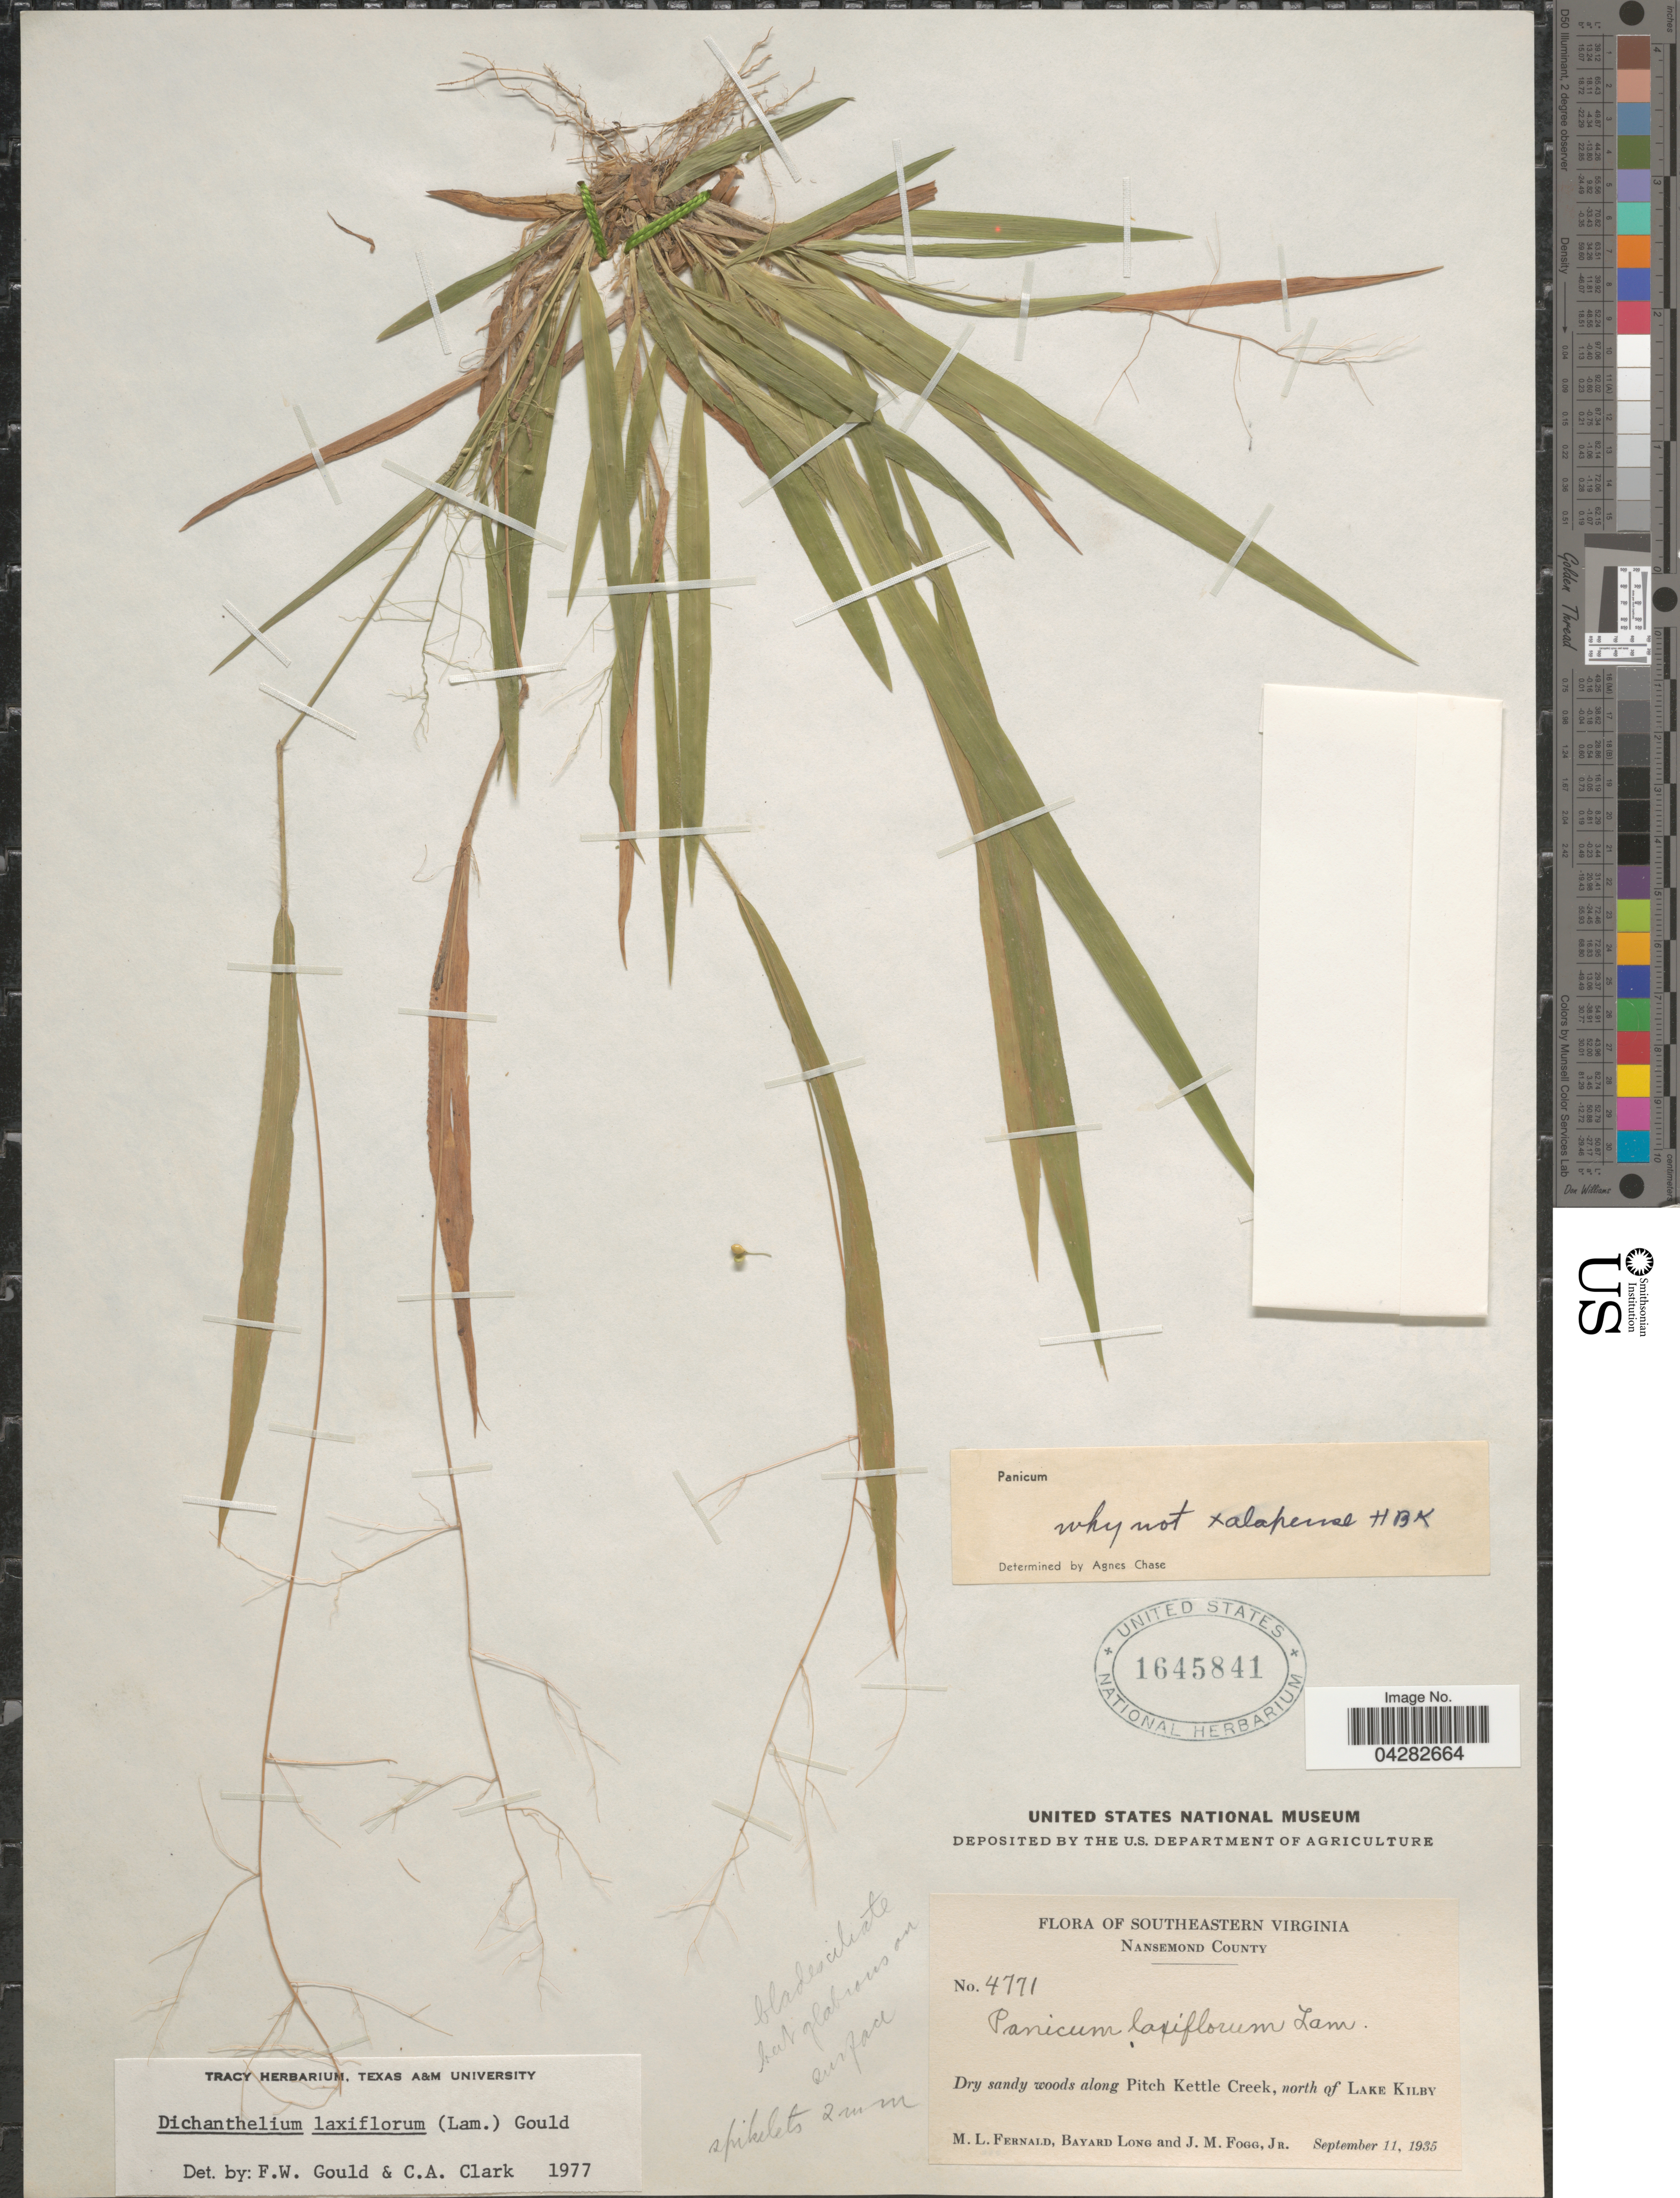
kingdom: Plantae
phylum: Tracheophyta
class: Liliopsida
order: Poales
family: Poaceae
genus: Dichanthelium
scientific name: Dichanthelium laxiflorum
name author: (Lam.) Gould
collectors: M. L. Fernald, B. Long & J. Fogg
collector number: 4771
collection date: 1935-09-11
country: United States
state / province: Virginia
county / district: City of Suffolk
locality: Southeastern Virginia. Nansemond County. Along Pitch Kettle Creek, north of Lake Kilby.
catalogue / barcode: US 1645841